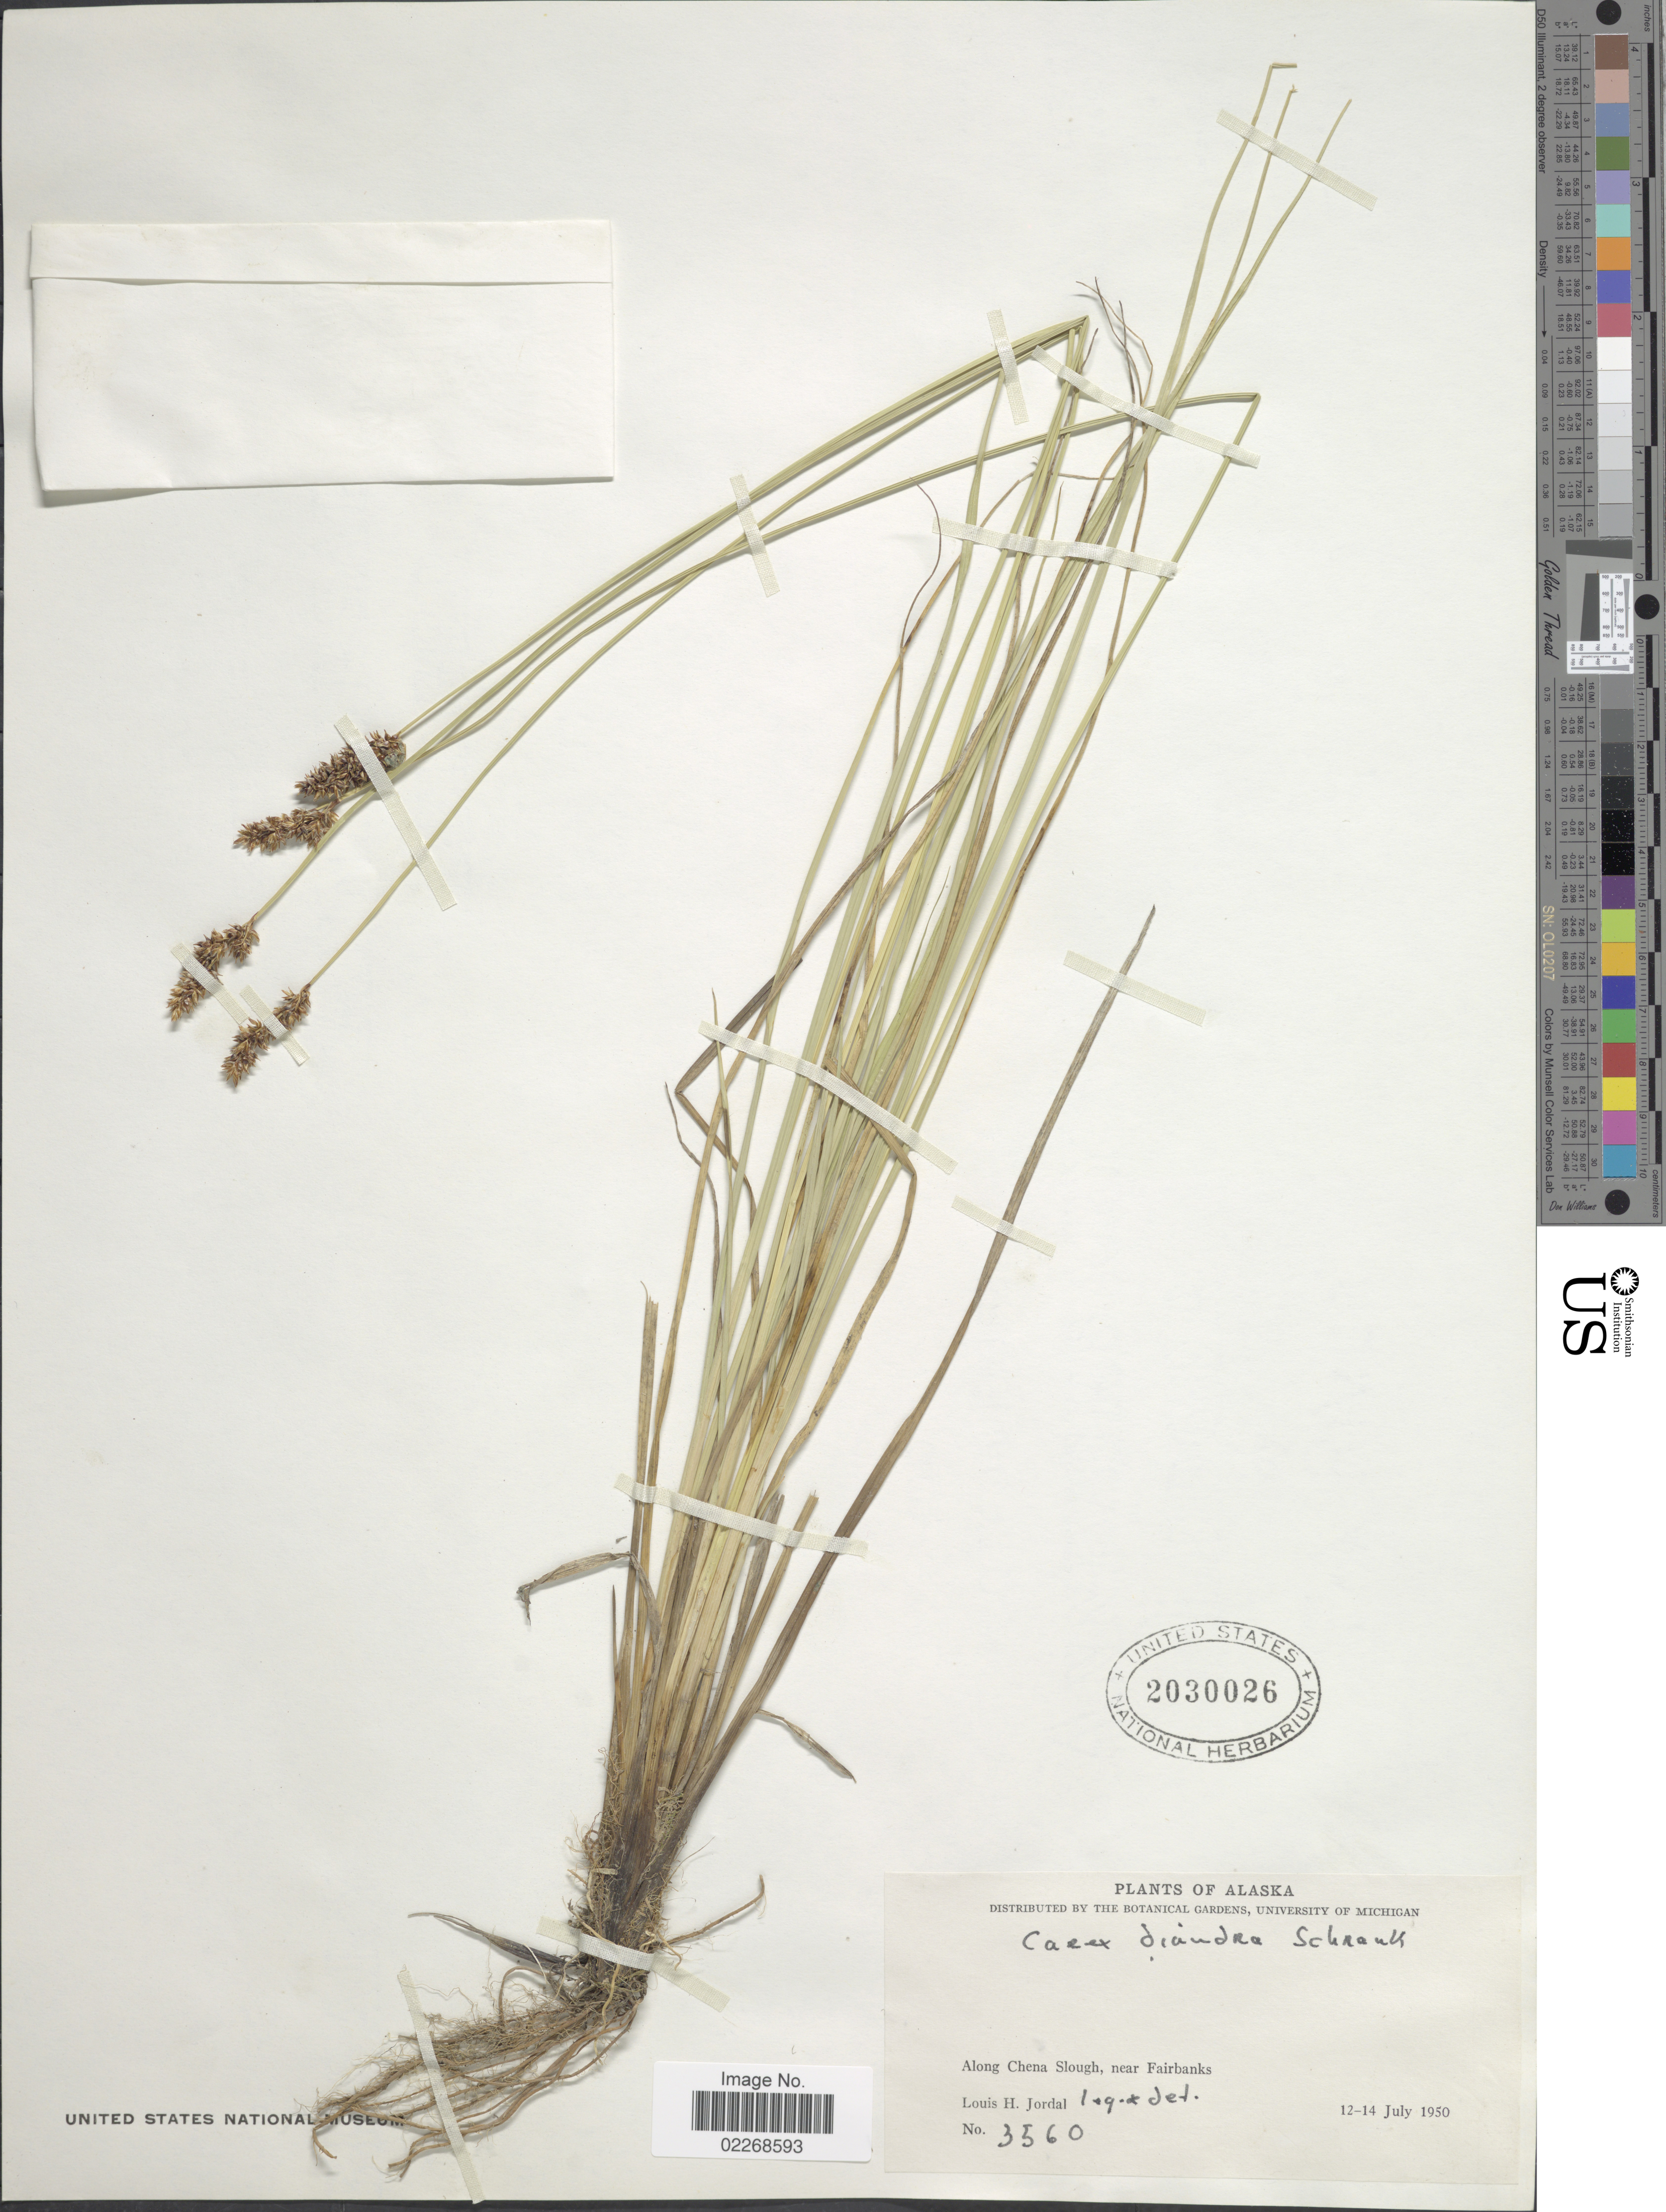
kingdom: Plantae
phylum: Tracheophyta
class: Liliopsida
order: Poales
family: Cyperaceae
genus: Carex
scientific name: Carex diandra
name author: Schrank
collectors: L. Jordal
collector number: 3560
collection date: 1950-07-12/1950-07-14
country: United States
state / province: Alaska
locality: Along Chena Slough, near Fairbanks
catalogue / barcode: US 2030026